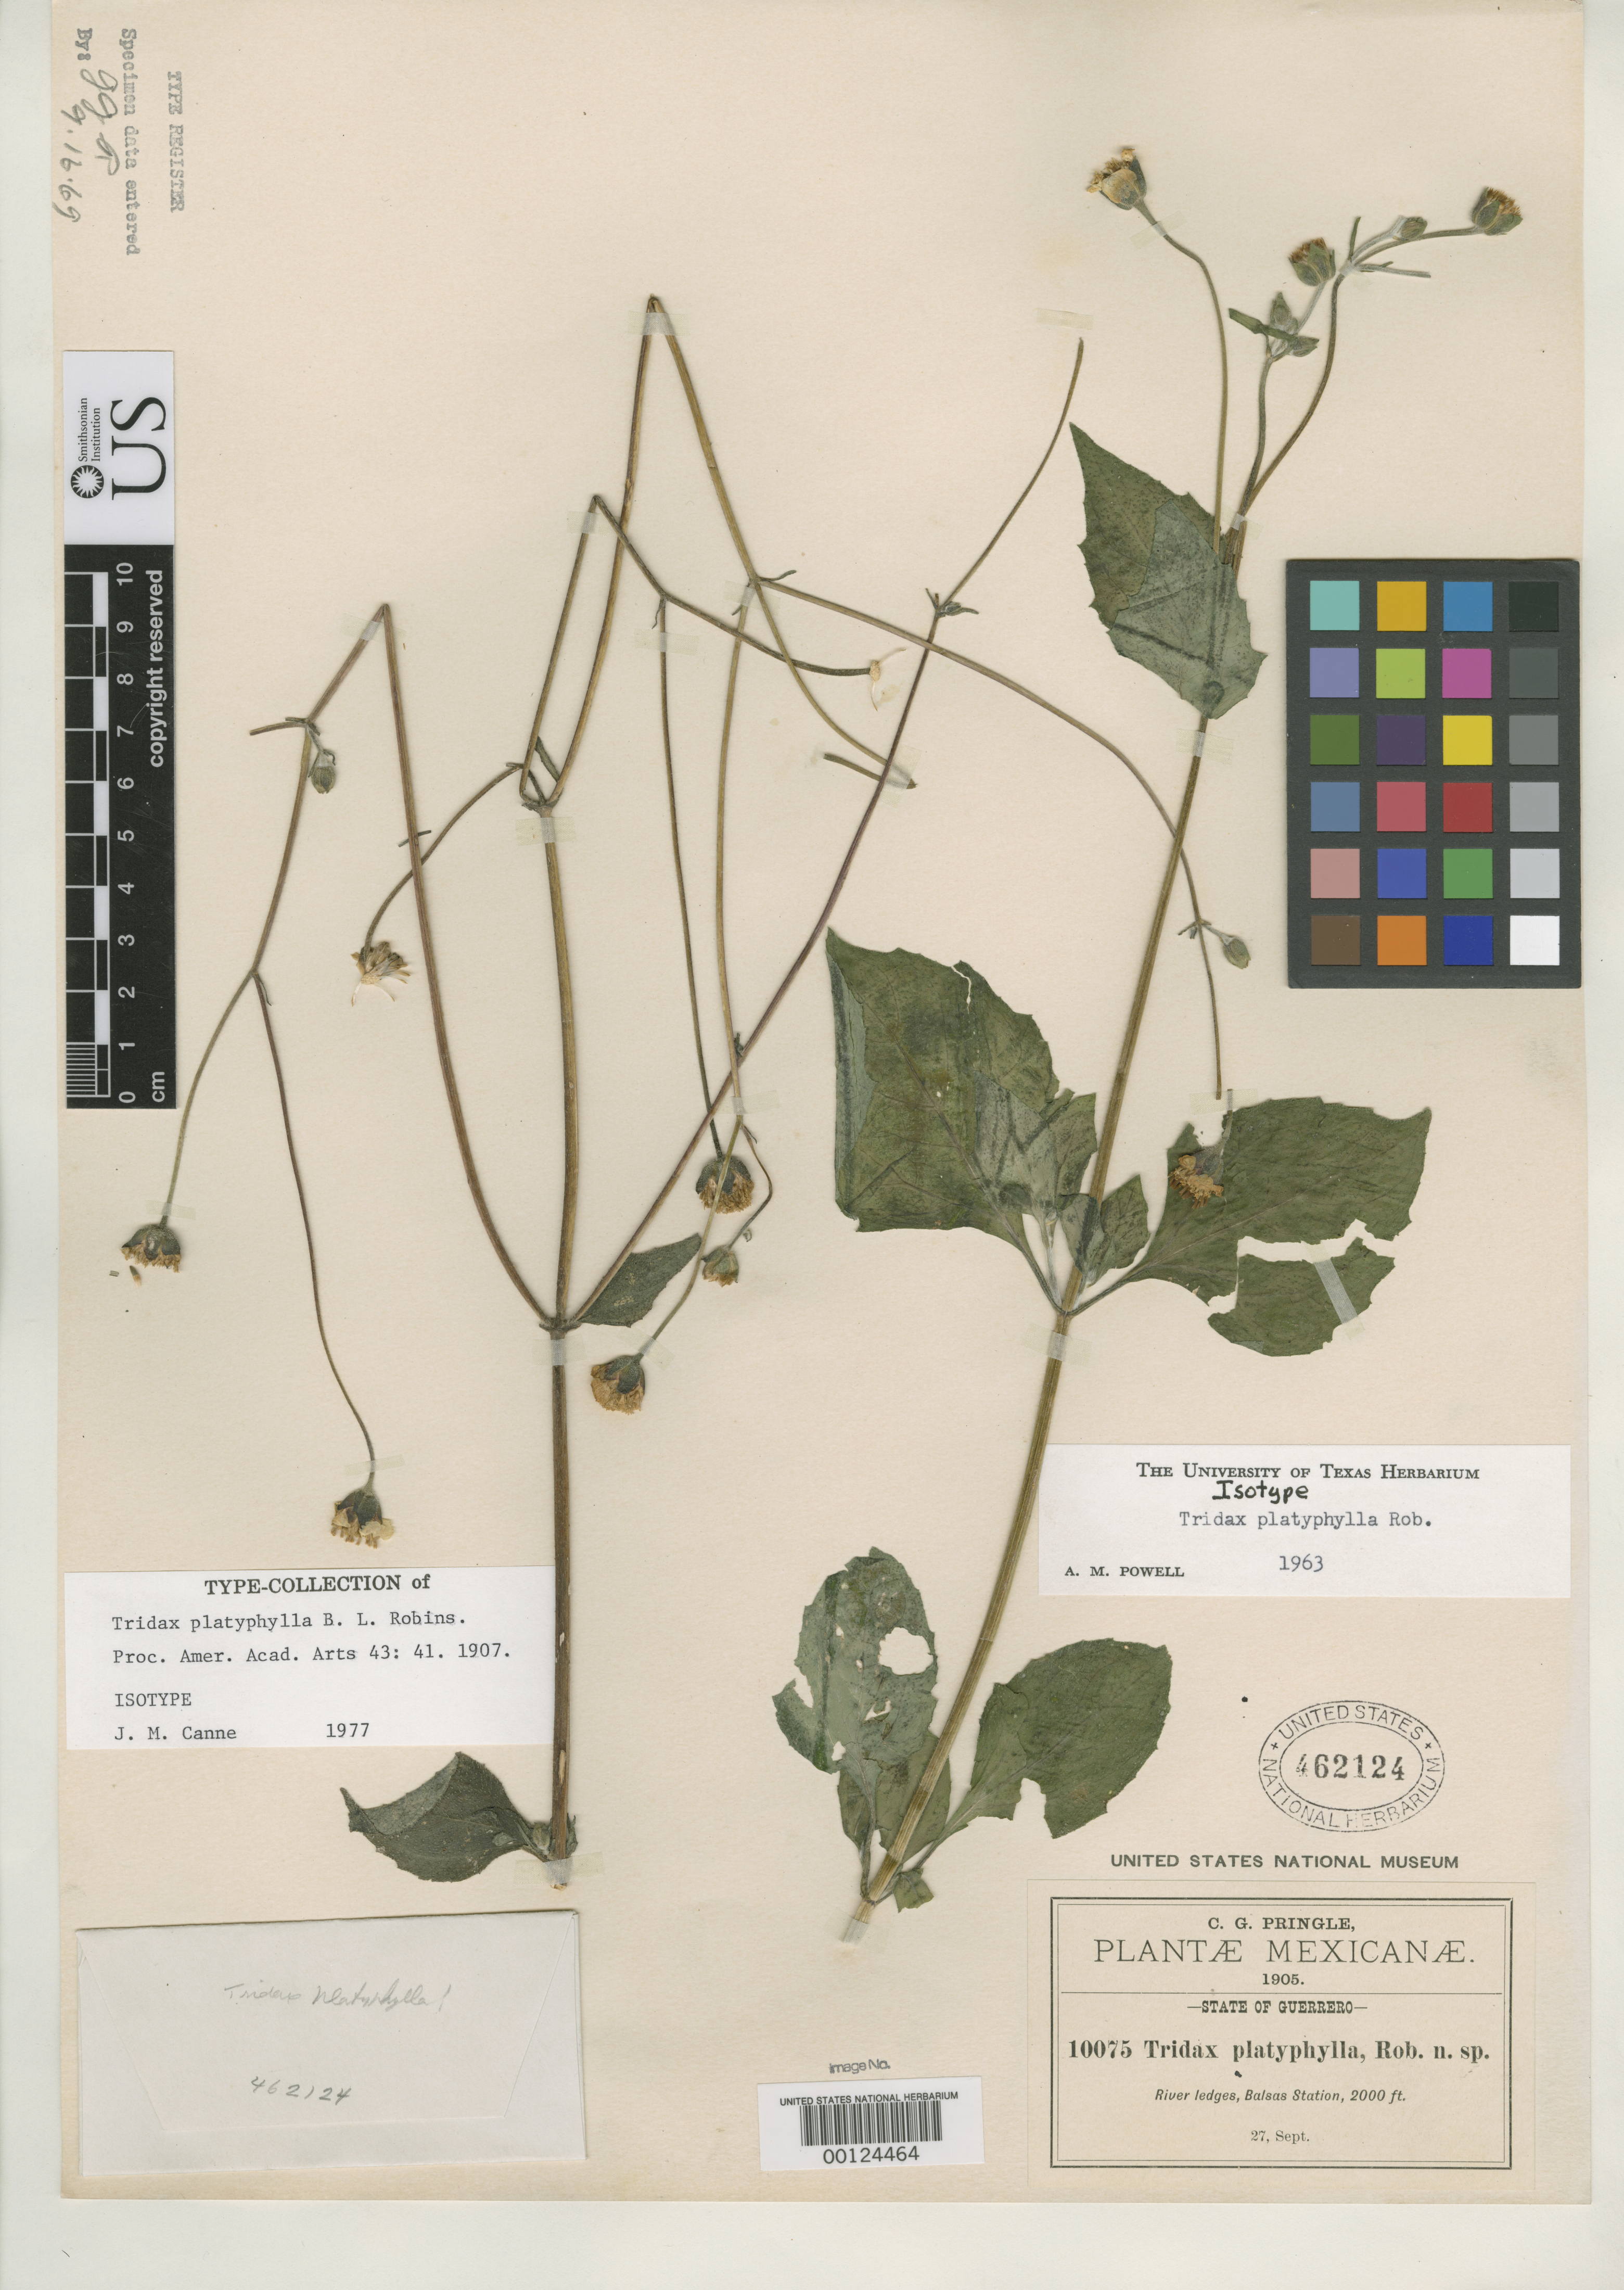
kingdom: Plantae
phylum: Tracheophyta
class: Magnoliopsida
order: Asterales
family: Asteraceae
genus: Tridax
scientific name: Tridax platyphylla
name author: B.L. Rob.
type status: Isotype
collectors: C. G. Pringle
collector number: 10075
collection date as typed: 27 Sep 1905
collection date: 1905-09-27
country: Mexico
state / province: Guerrero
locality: Balsas Station.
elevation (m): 600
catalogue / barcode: US 462124